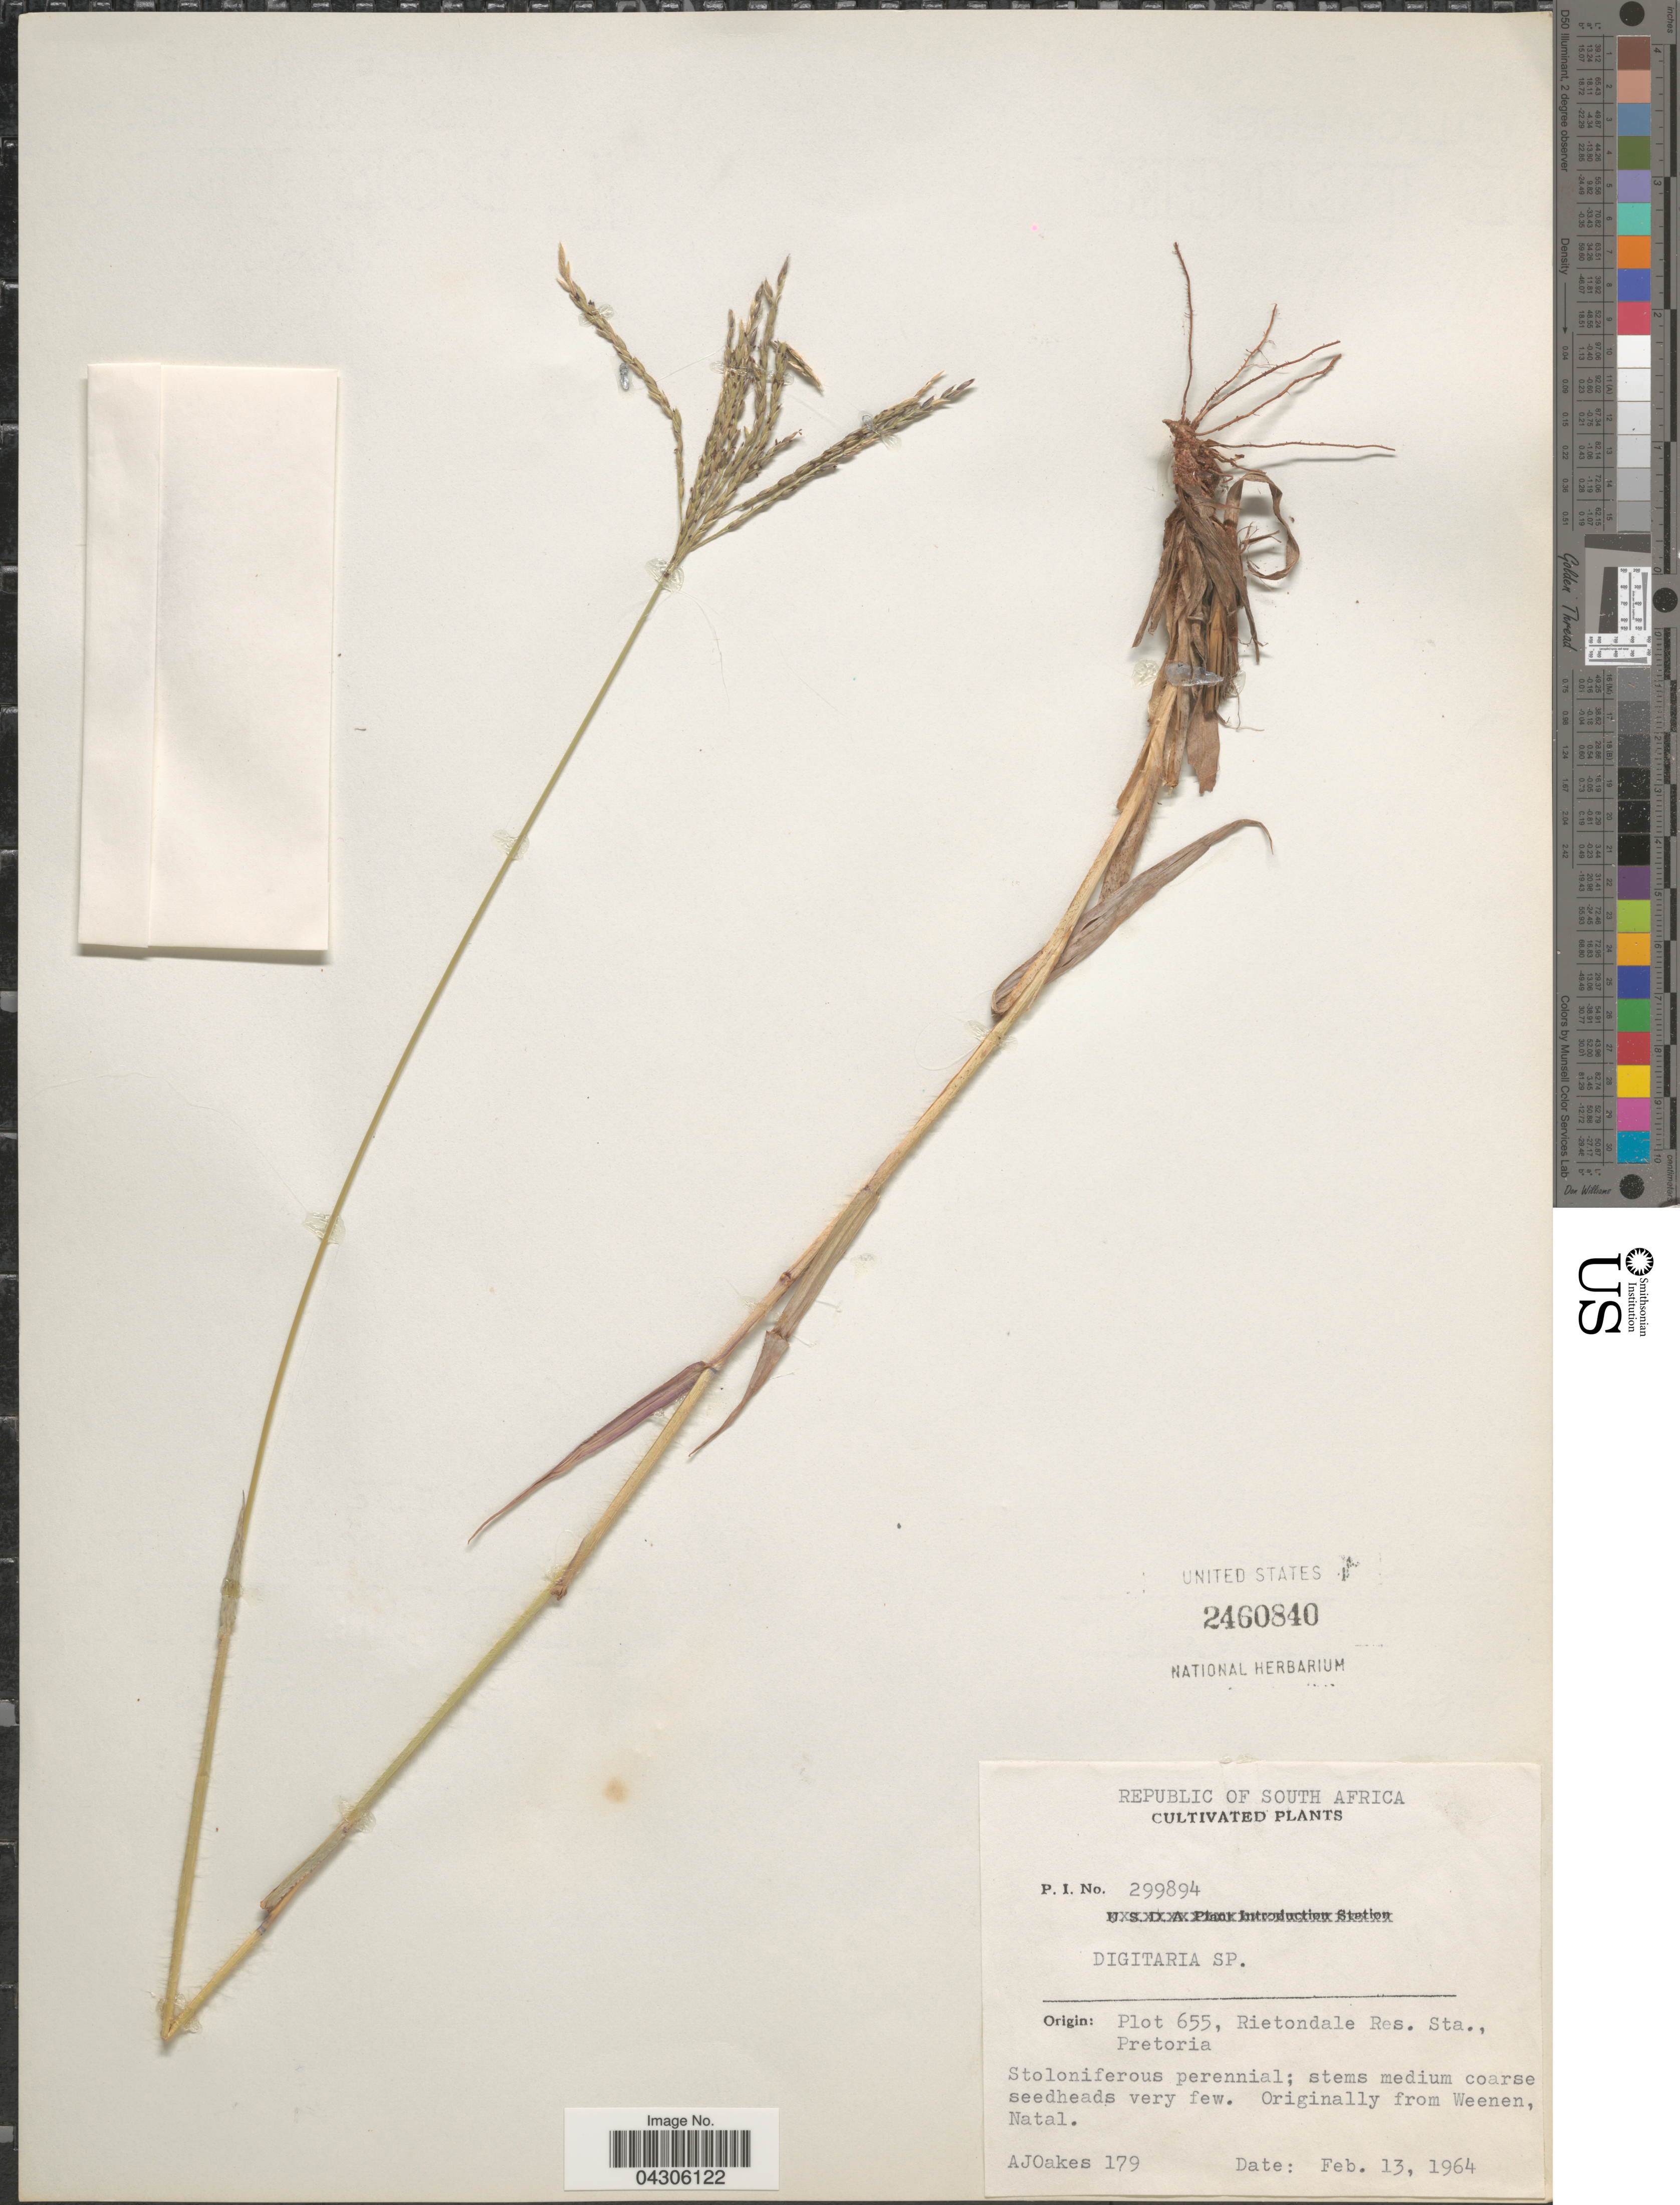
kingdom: Plantae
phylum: Tracheophyta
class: Liliopsida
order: Poales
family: Poaceae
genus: Digitaria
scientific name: Digitaria sp.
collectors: A. Oakes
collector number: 179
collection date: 1964-02-13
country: South Africa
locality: Republic of South Africa.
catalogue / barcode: US 2460840